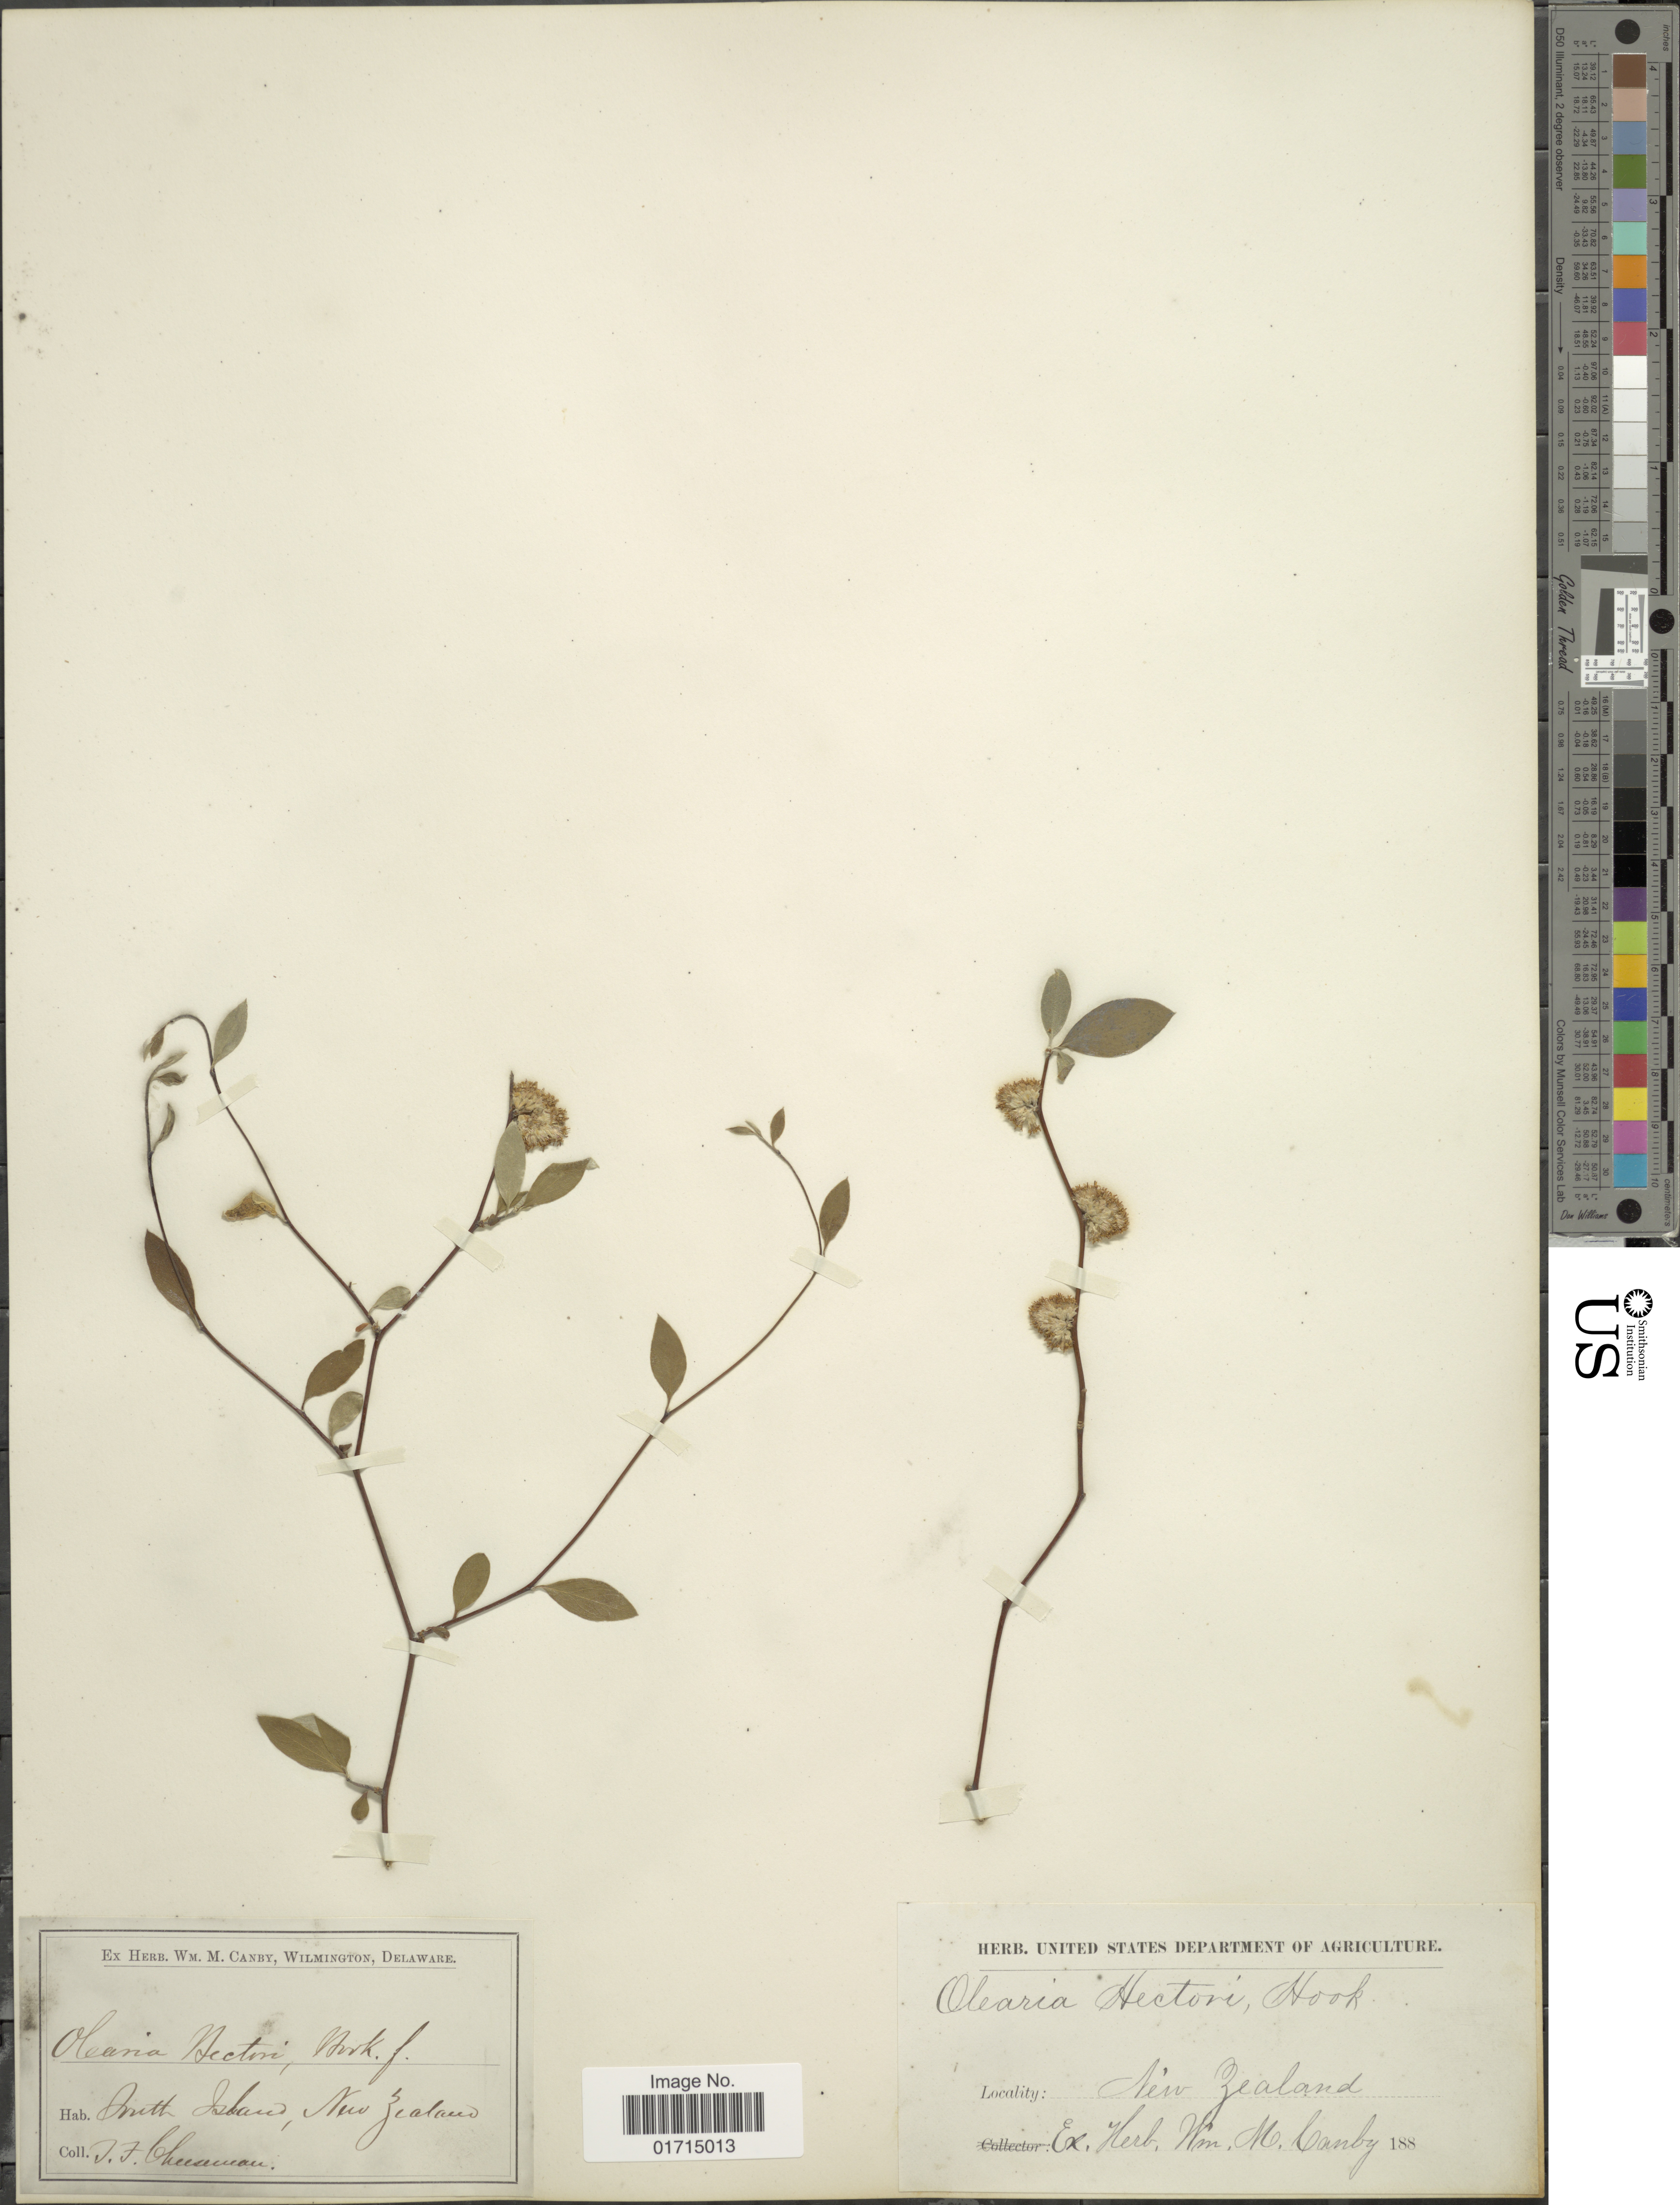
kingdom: Plantae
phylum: Tracheophyta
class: Magnoliopsida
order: Asterales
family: Asteraceae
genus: Olearia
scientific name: Olearia hectori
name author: (Hook. f.)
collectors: T. F. Cheeseman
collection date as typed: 188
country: New Zealand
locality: South Island, New Zealand